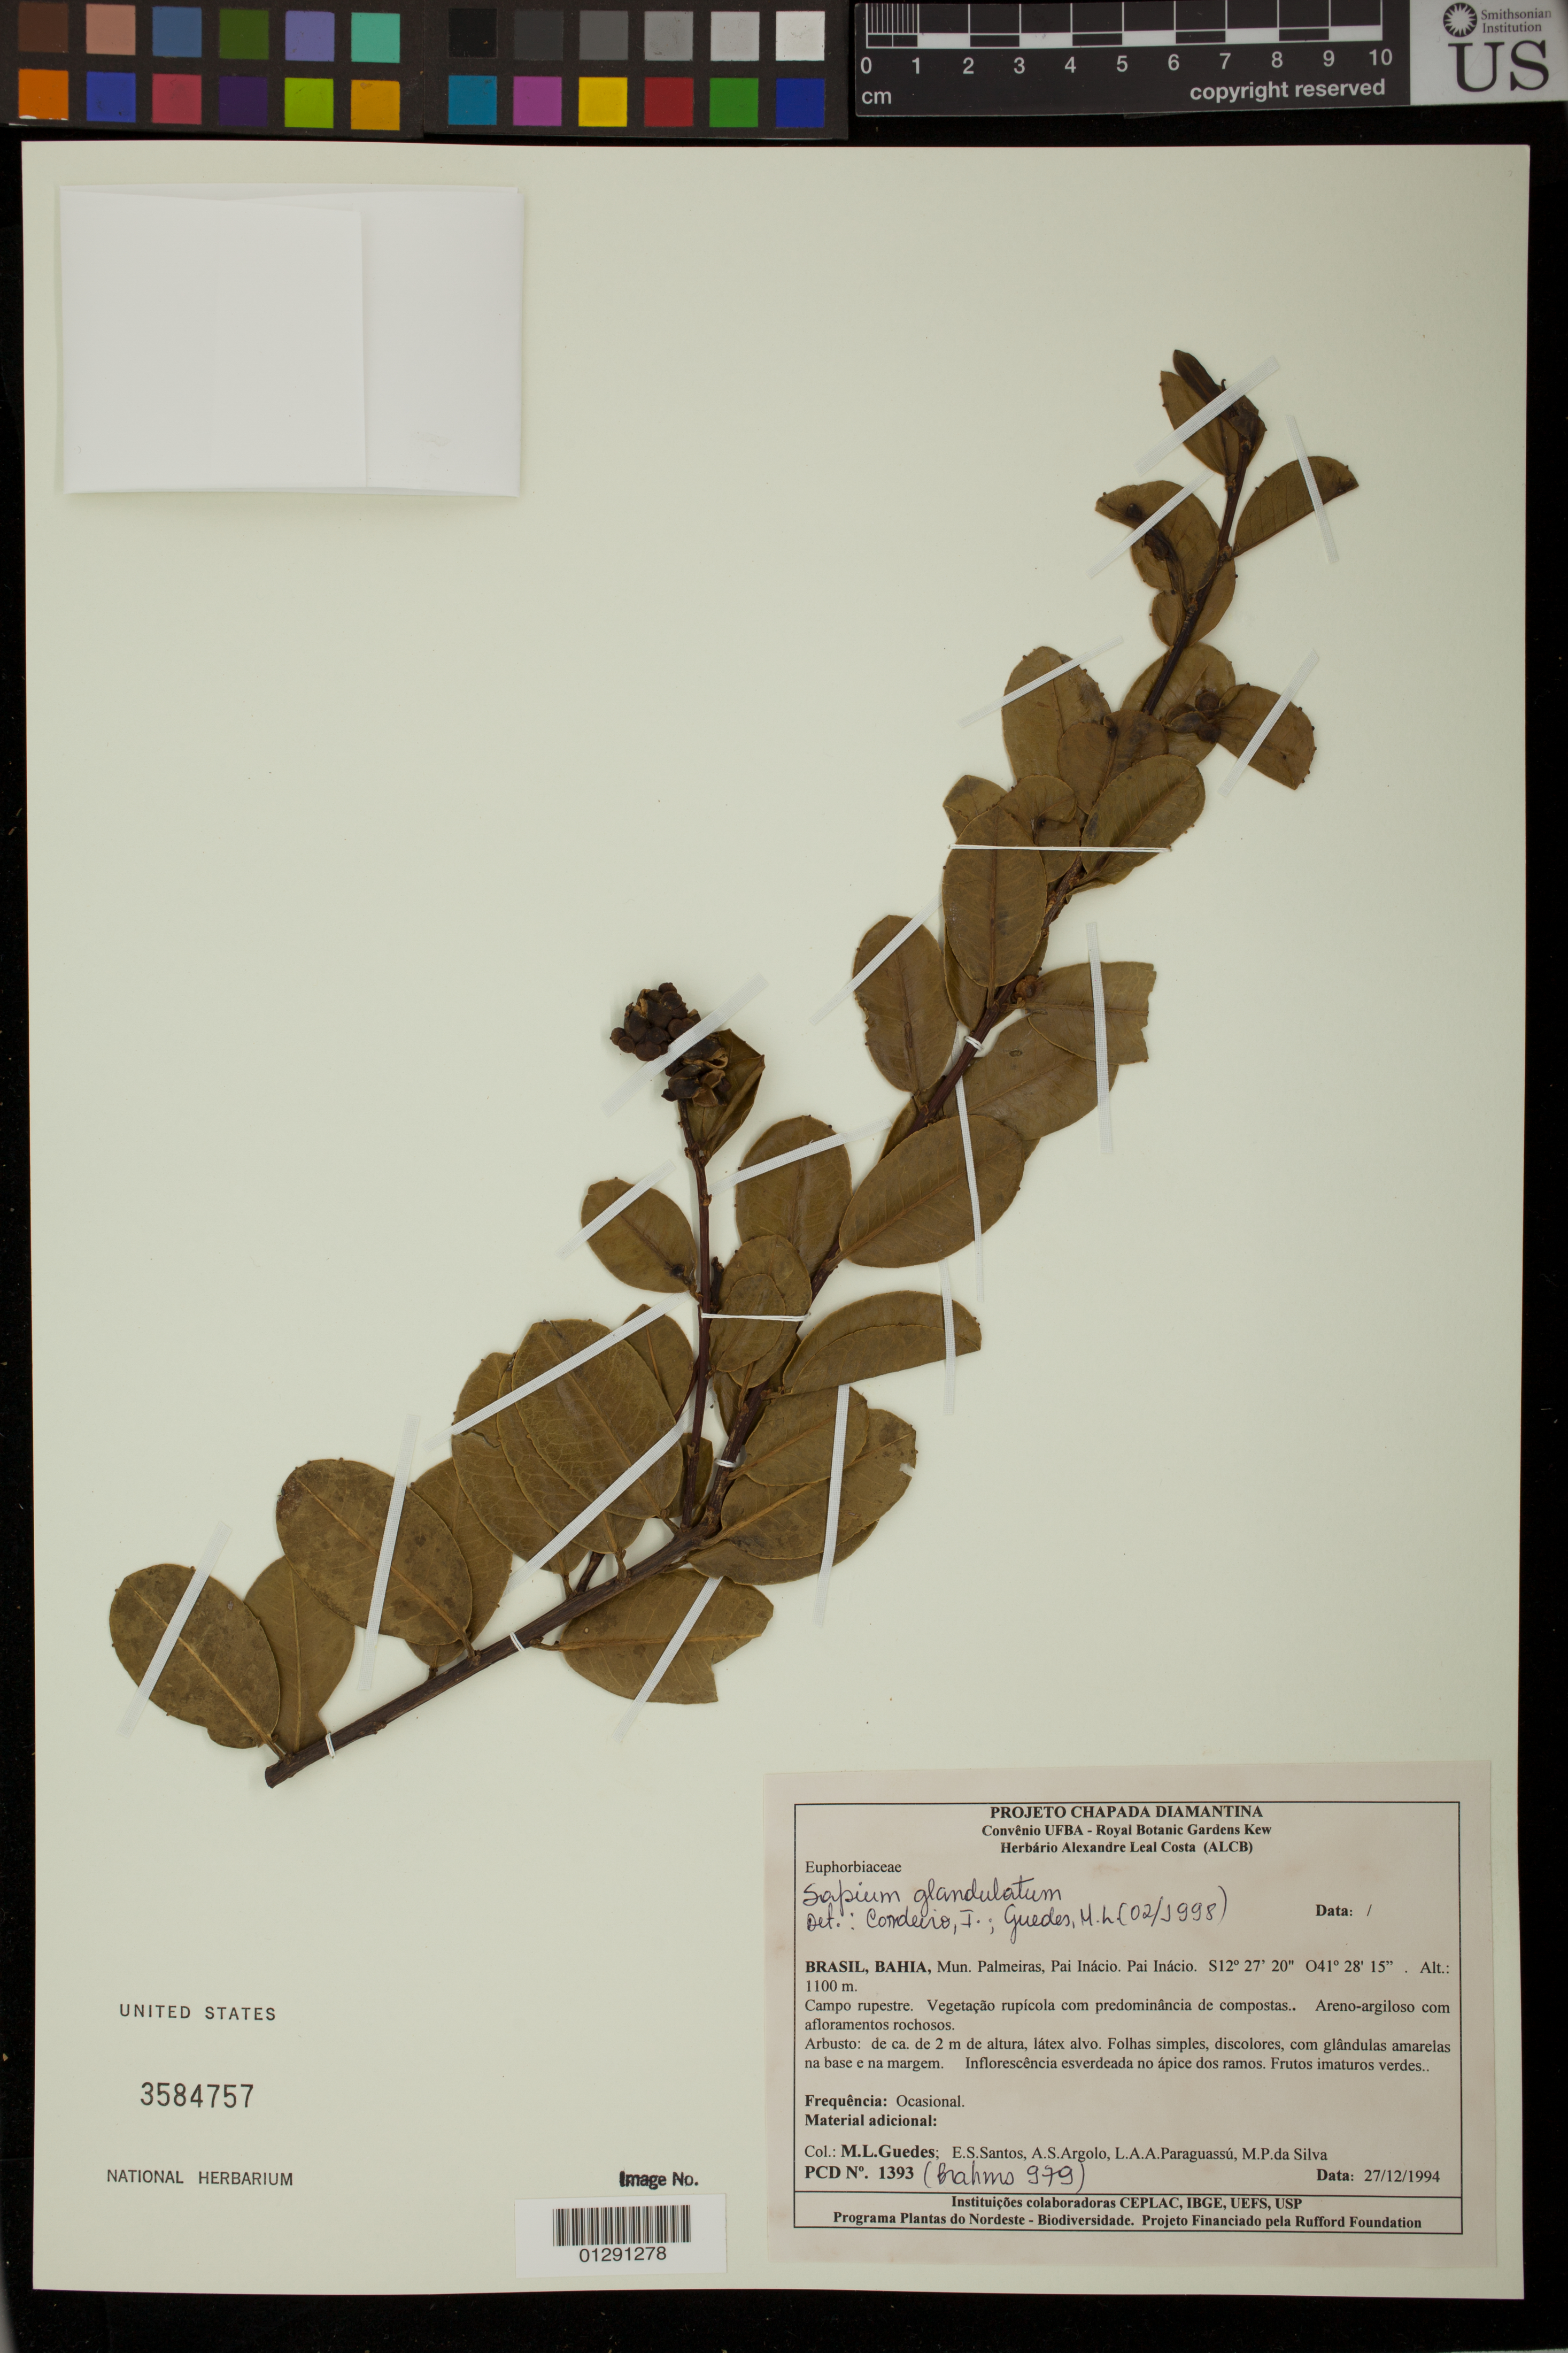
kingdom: Plantae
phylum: Tracheophyta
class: Magnoliopsida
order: Malpighiales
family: Euphorbiaceae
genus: Sapium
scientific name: Sapium glandulatum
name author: (Vell.) Pax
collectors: M. L. Guedes, E. Santos, A. S. Argolo & L. Paraguassu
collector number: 1393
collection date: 1994-12-27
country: Brazil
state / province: Bahia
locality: Mun. Palmeiras, Pai Inácio. Campo Rupestre.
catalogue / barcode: US 3584757